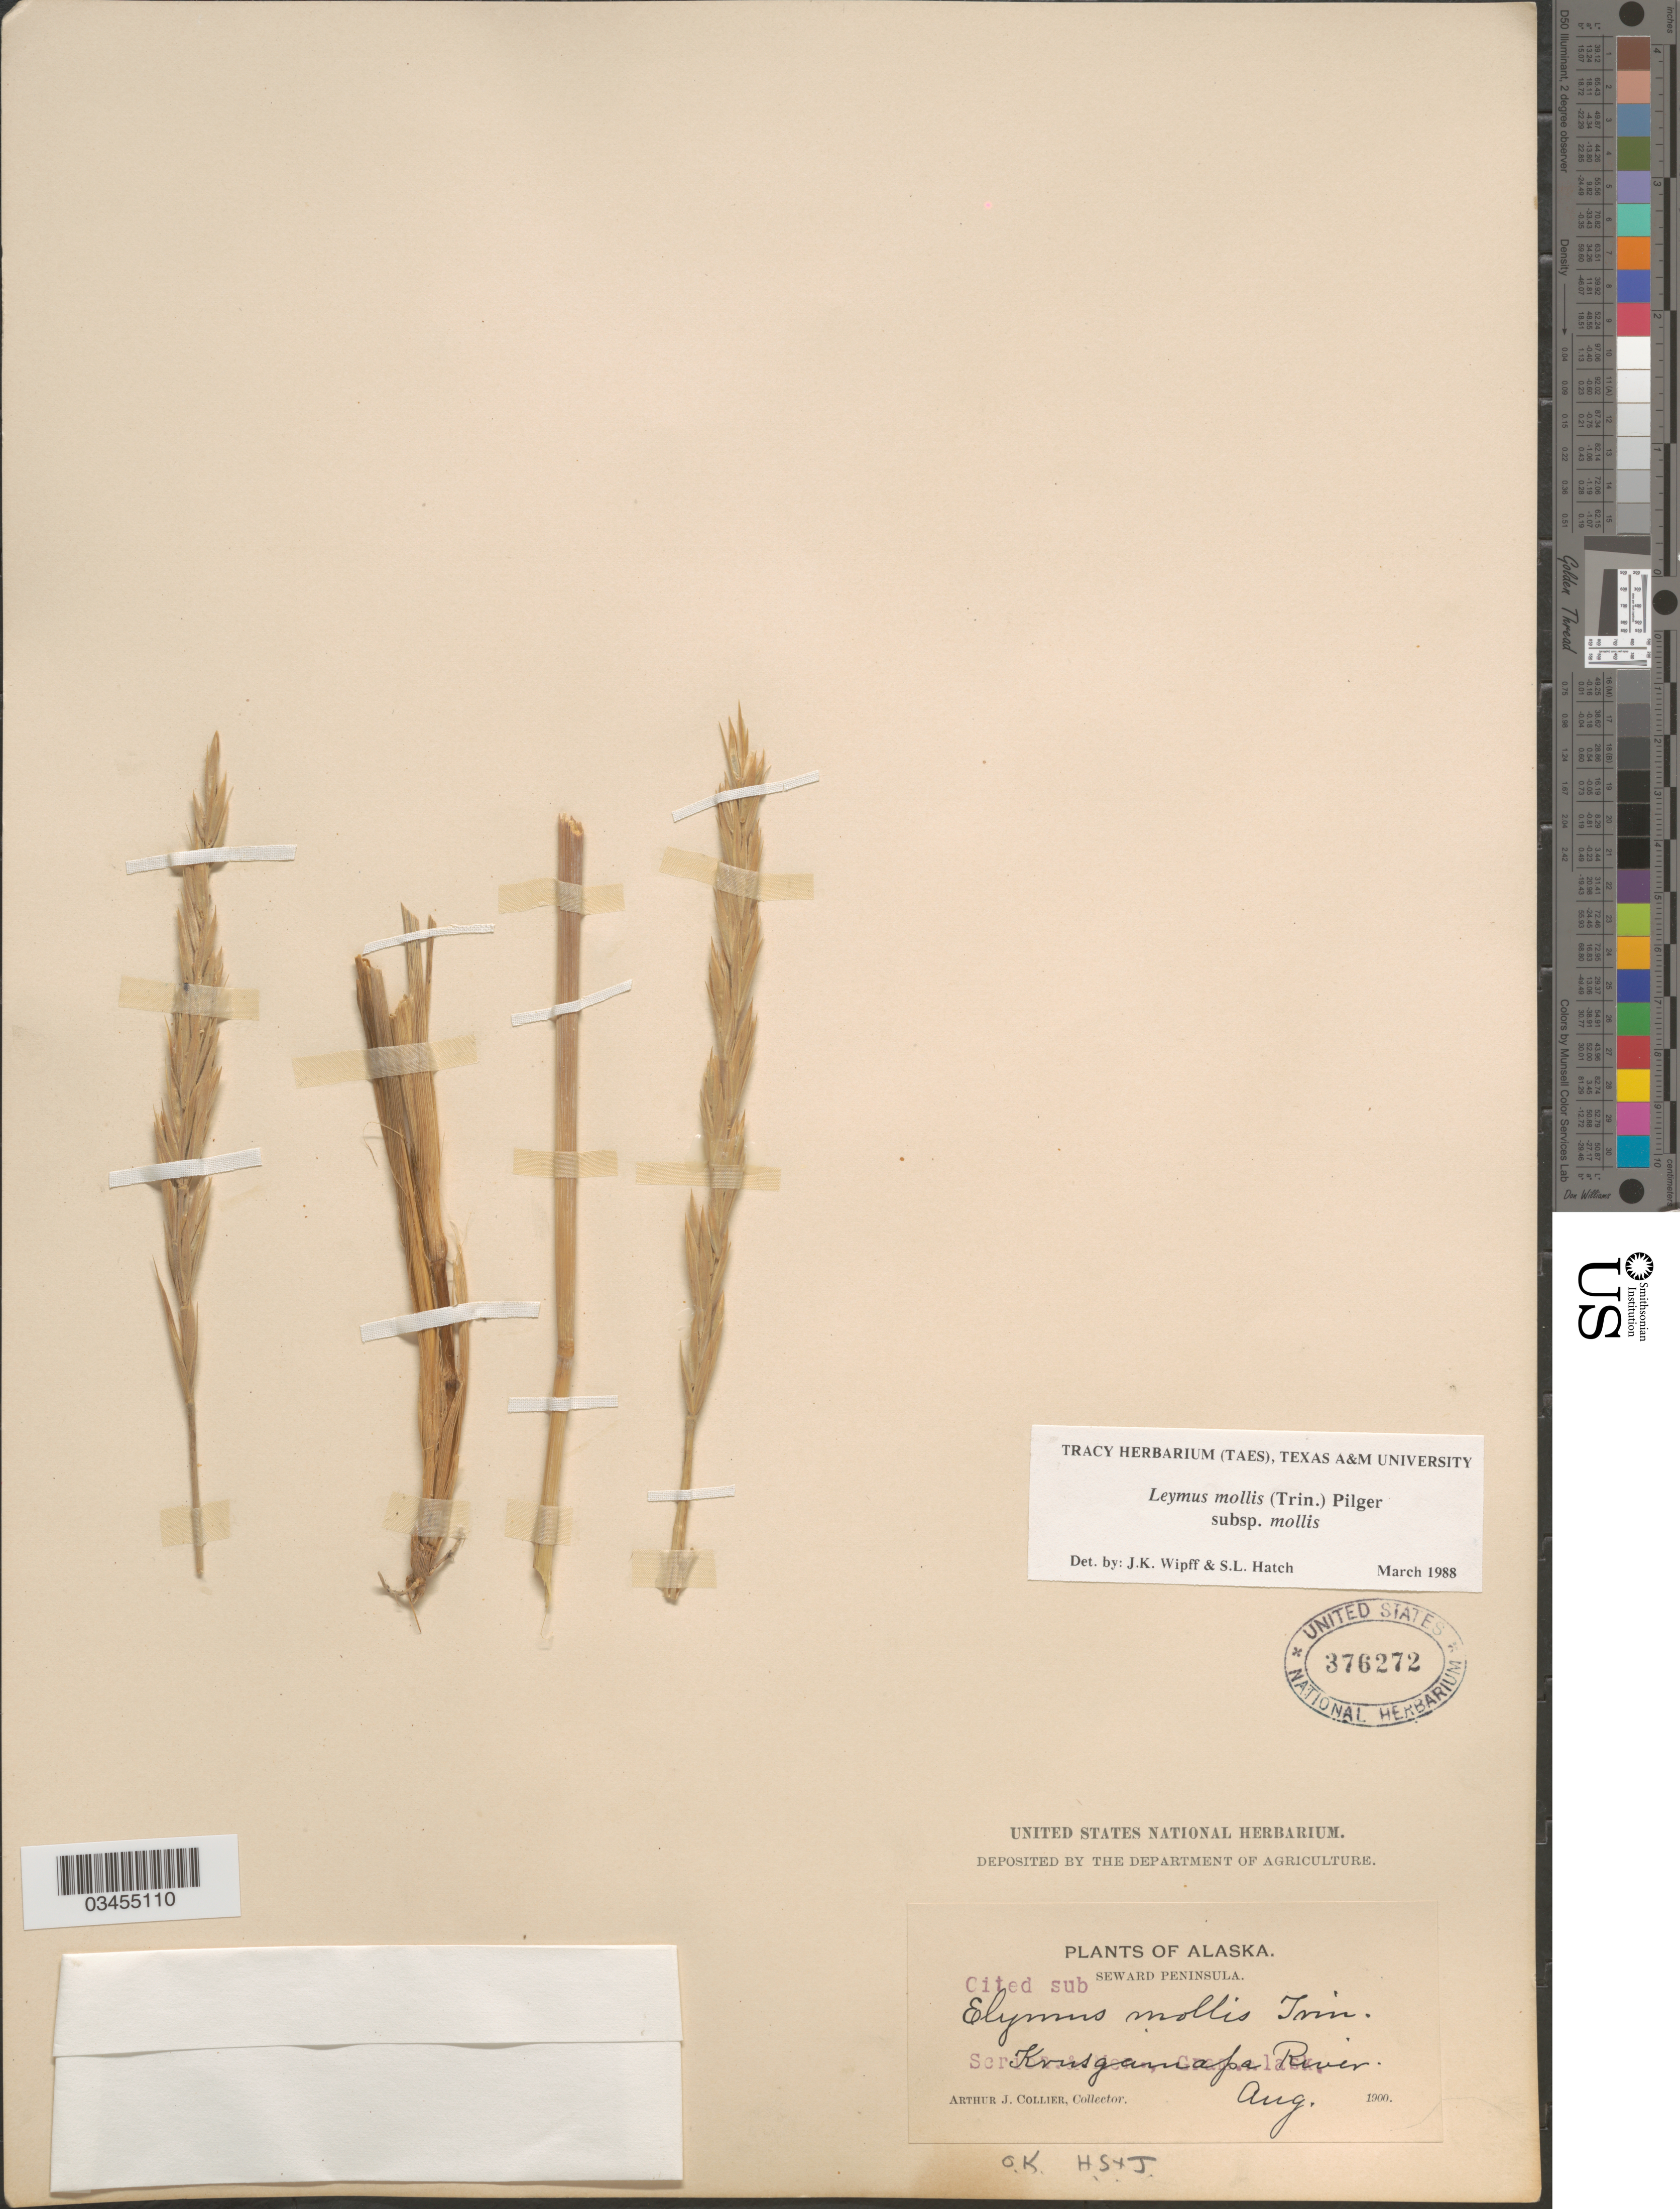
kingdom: Plantae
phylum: Tracheophyta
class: Liliopsida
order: Poales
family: Poaceae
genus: Leymus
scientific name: Leymus mollis subsp. mollis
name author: (Trin.) Pilg.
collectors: A. Collier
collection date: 1900-08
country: United States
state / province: Alaska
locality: Seward Peninsula. Krusgamapa River.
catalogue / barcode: US 376272